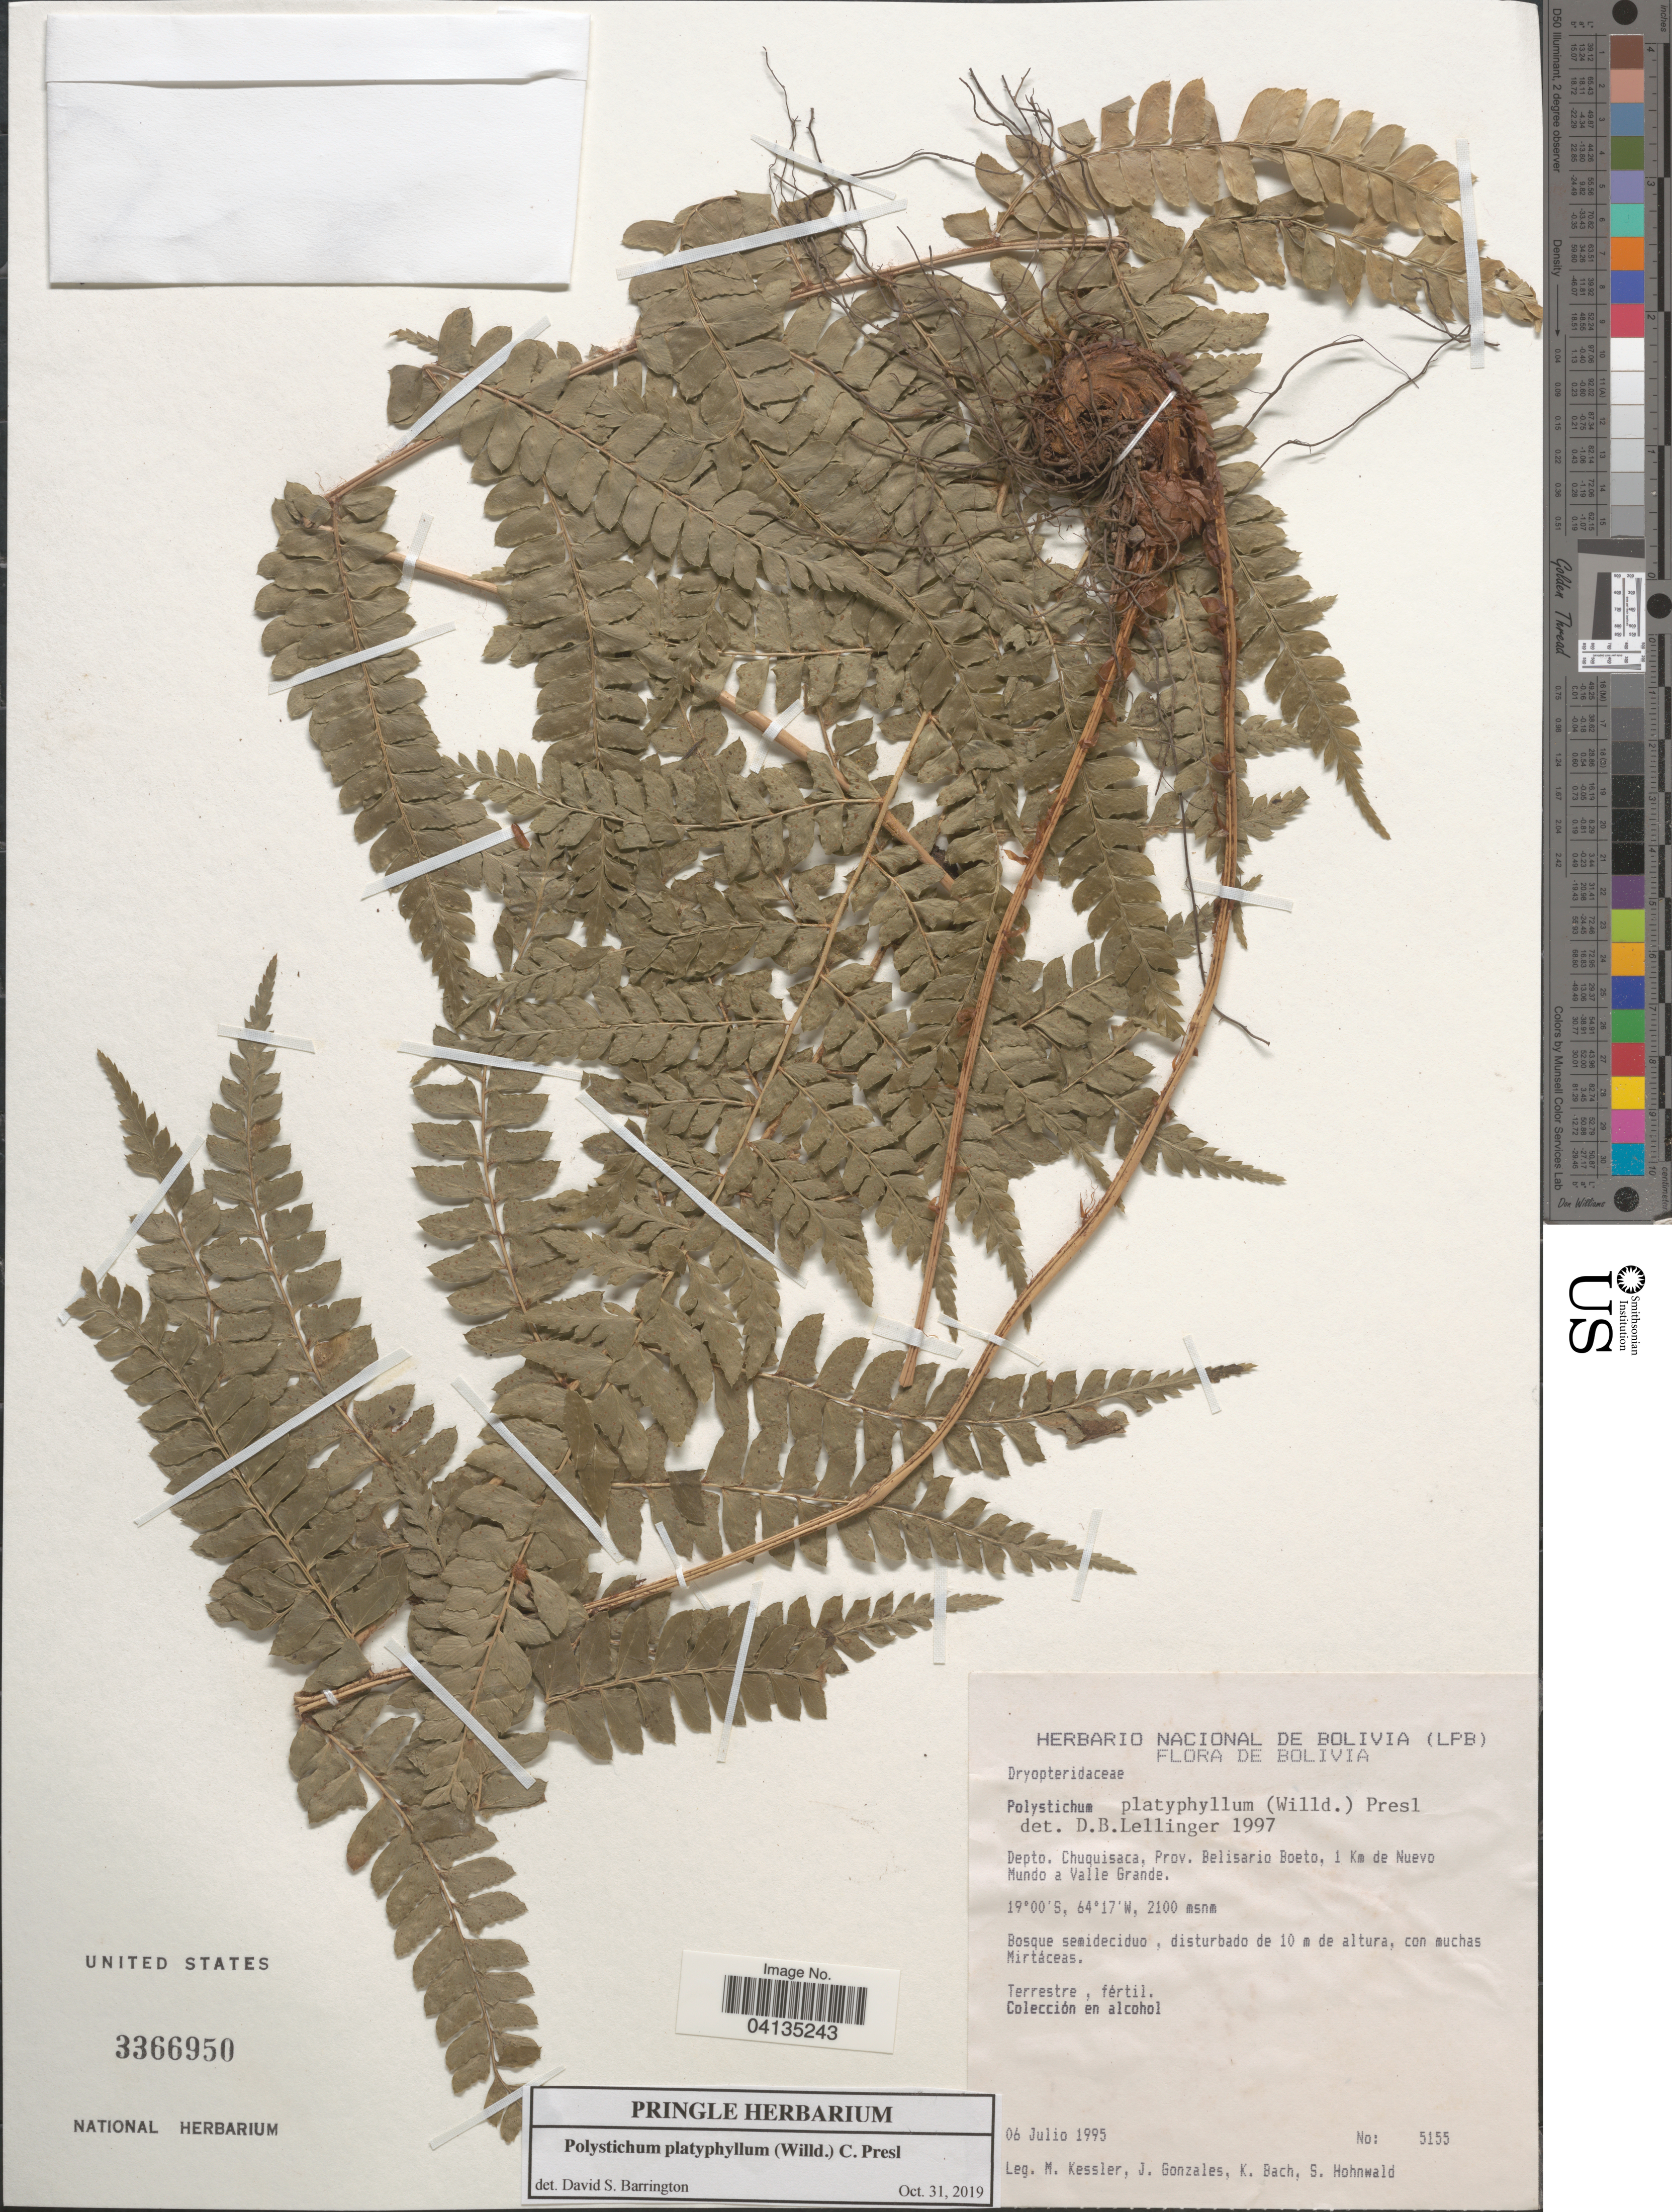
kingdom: Plantae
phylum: Tracheophyta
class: Polypodiopsida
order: Polypodiales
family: Dryopteridaceae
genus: Polystichum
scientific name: Polystichum platyphyllum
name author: (Willd.) C. Presl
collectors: M. Kessler, J. Gonzales, K. Bach & S. Hohnwald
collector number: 5155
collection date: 1995-07-06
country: Bolivia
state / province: Chuquisaca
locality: Depto. Chuquisaca, Prov. Belisario Boeto, 1 Km de Nuevo Mundo a Valle Grande.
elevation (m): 2100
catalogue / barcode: US 3366950